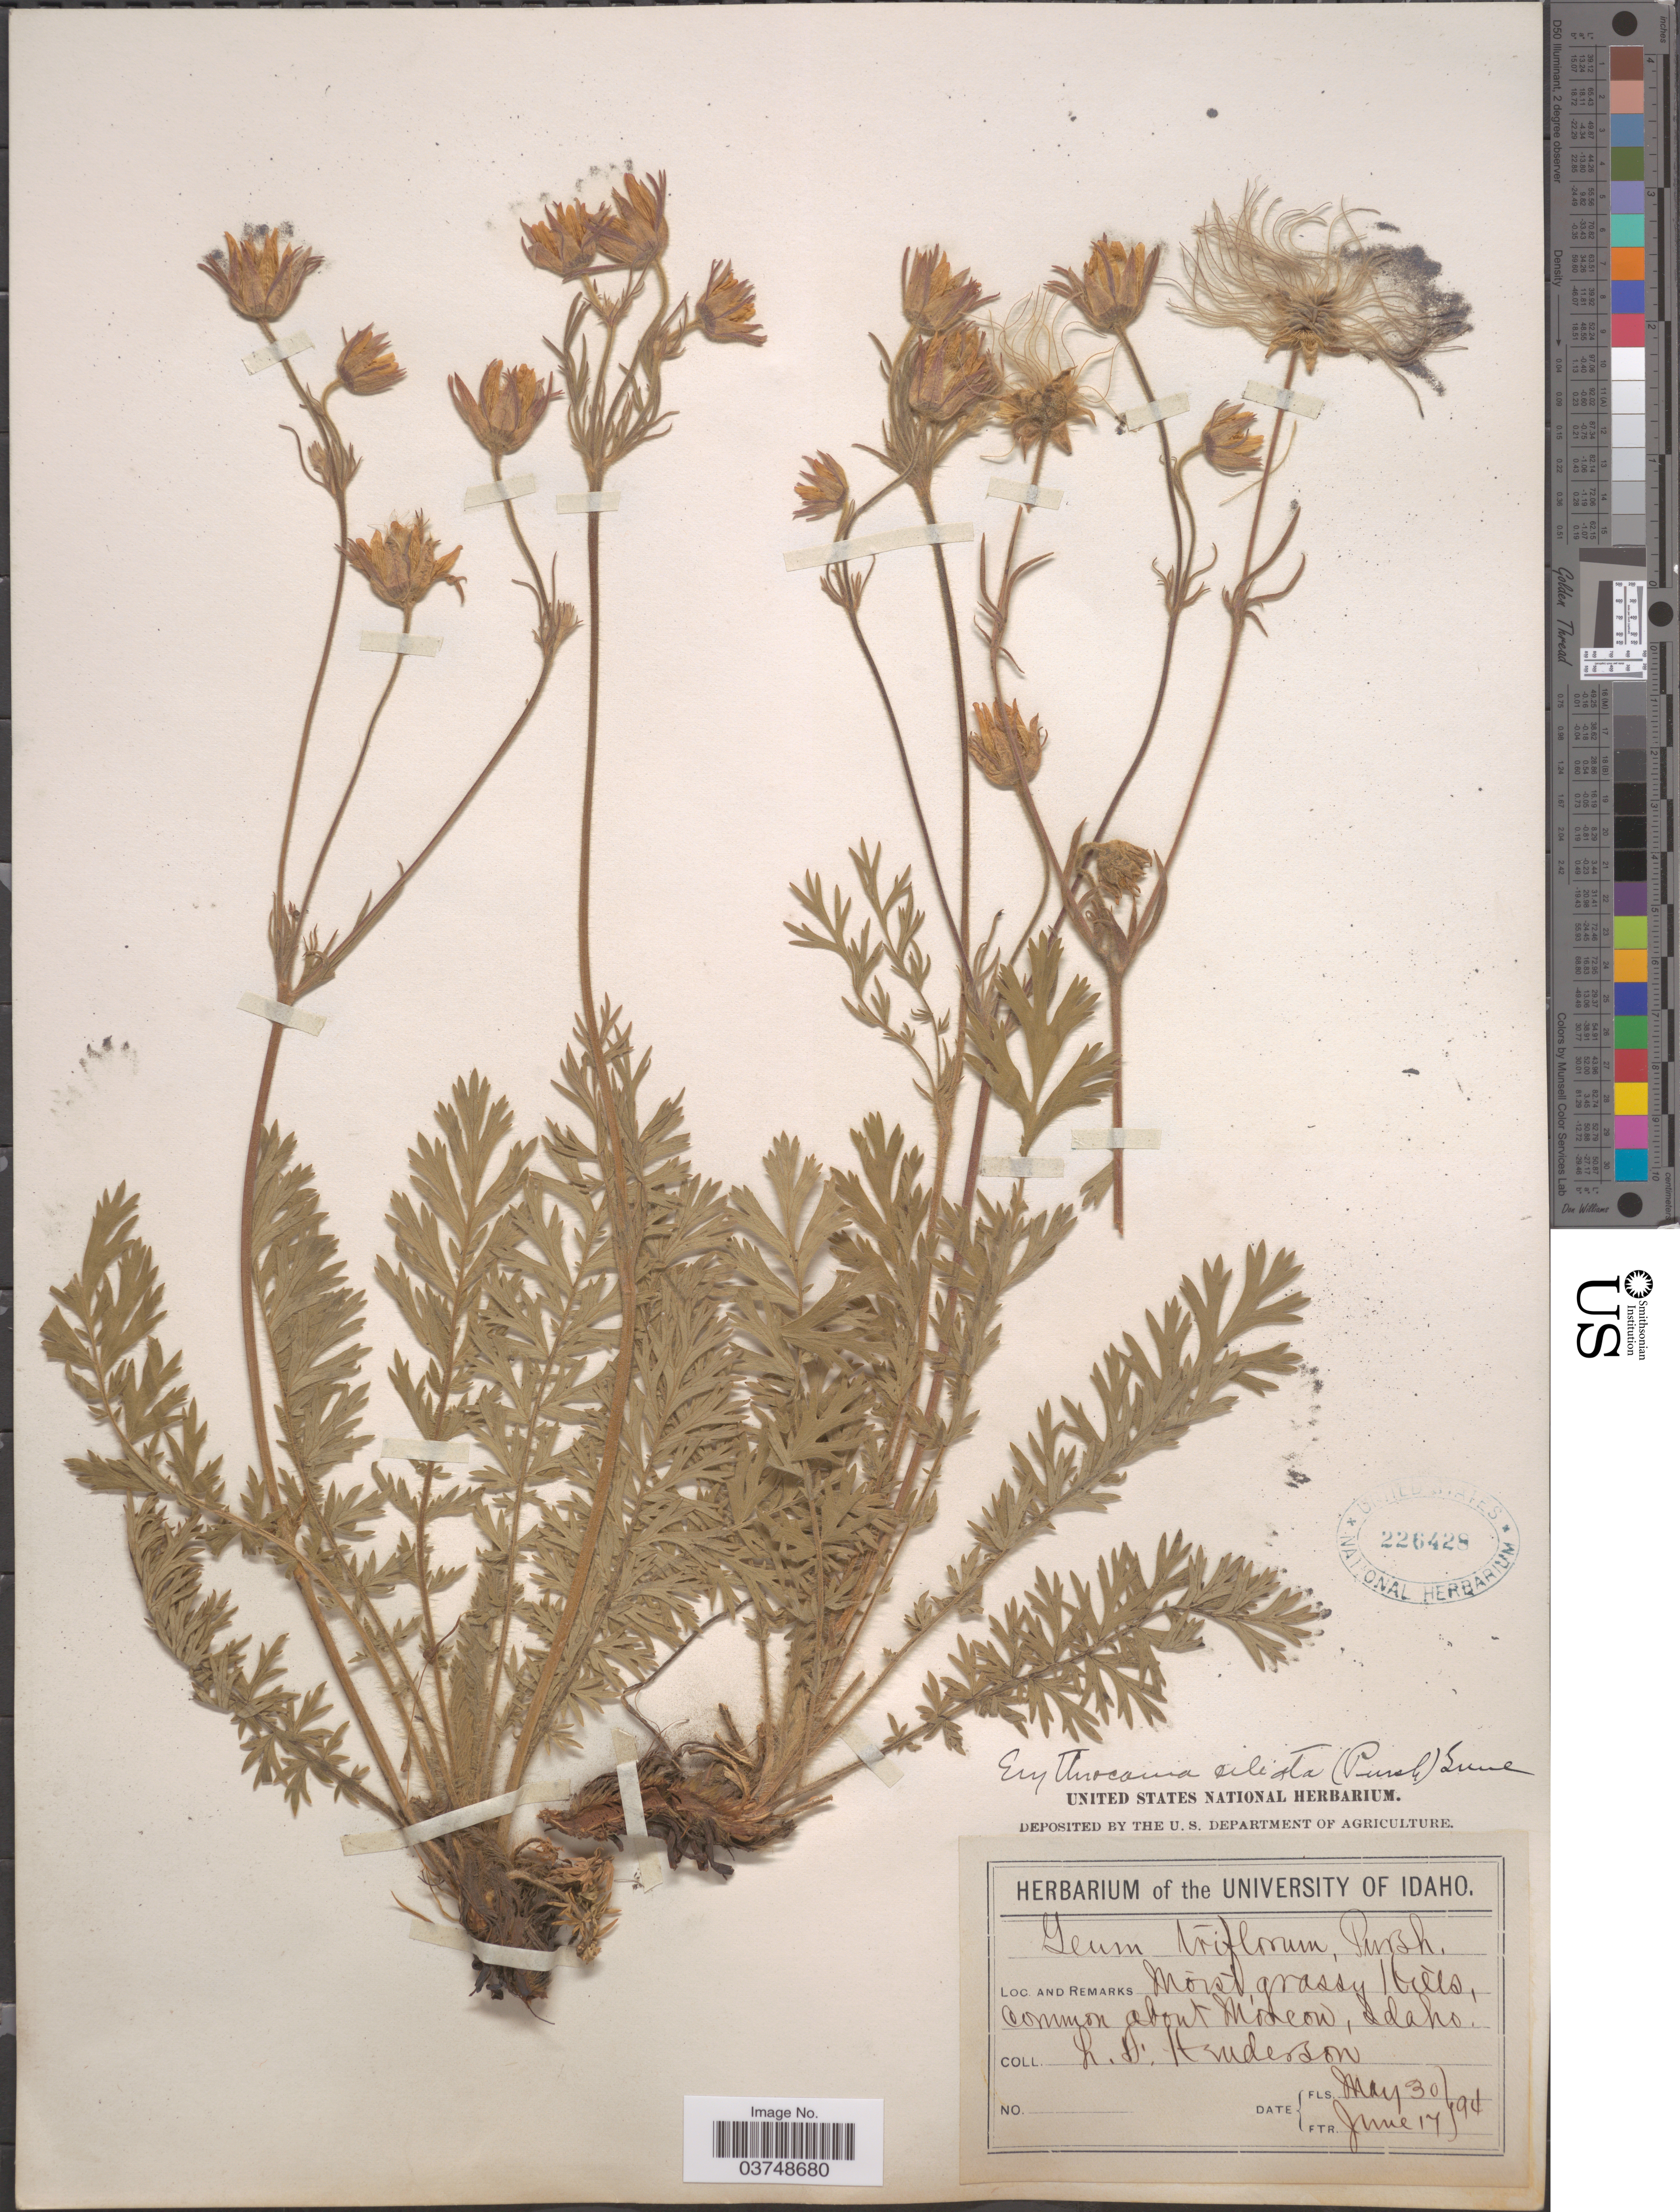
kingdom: Plantae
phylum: Tracheophyta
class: Magnoliopsida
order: Rosales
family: Rosaceae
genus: Geum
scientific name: Geum triflorum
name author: Pursh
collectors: L. Henderson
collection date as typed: Transcribed d/m/y: 30/5/94 to 17/6/94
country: United States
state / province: Idaho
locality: About Moscow.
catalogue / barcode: US 226428